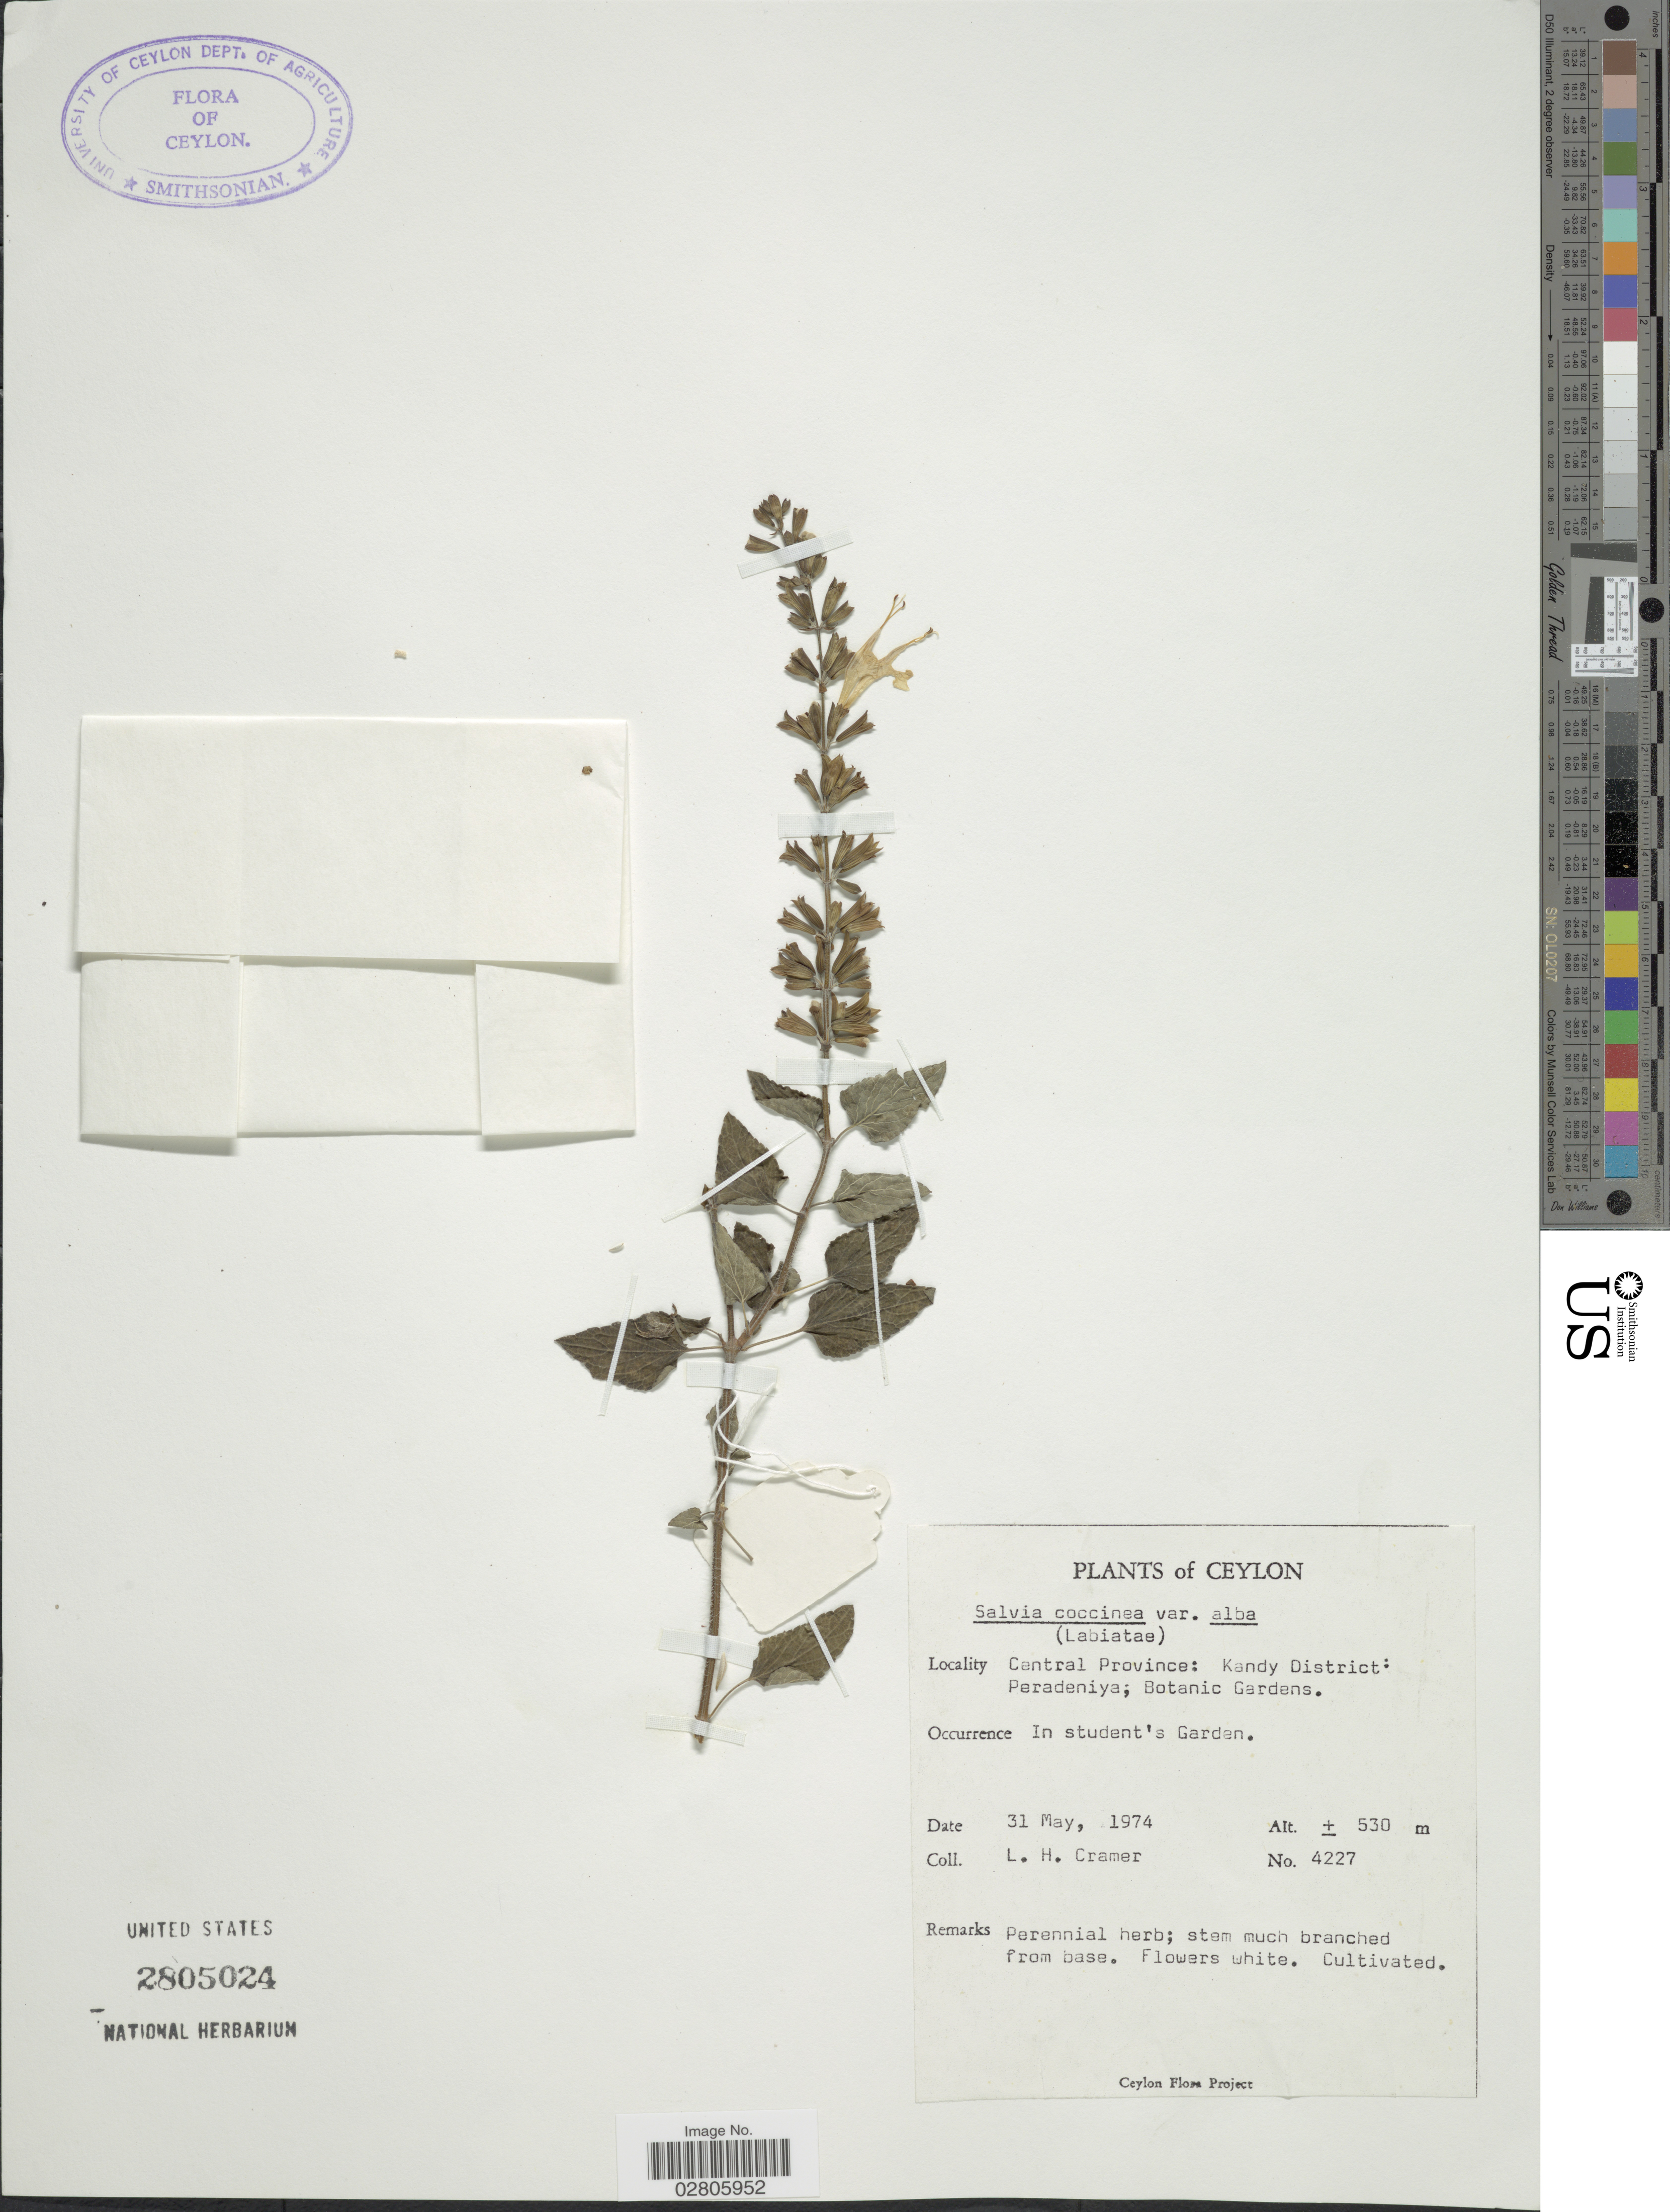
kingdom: Plantae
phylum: Tracheophyta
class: Magnoliopsida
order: Lamiales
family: Lamiaceae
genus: Salvia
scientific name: Salvia coccinea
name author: Etlinger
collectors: L. H. Cramer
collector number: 4227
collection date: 1974-05-31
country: Sri Lanka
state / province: Central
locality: Ceylon. Central Province: Kandy District: Peradeniya, Botanic Gardens. In student's Garden.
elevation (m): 530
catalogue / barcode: US 2805024